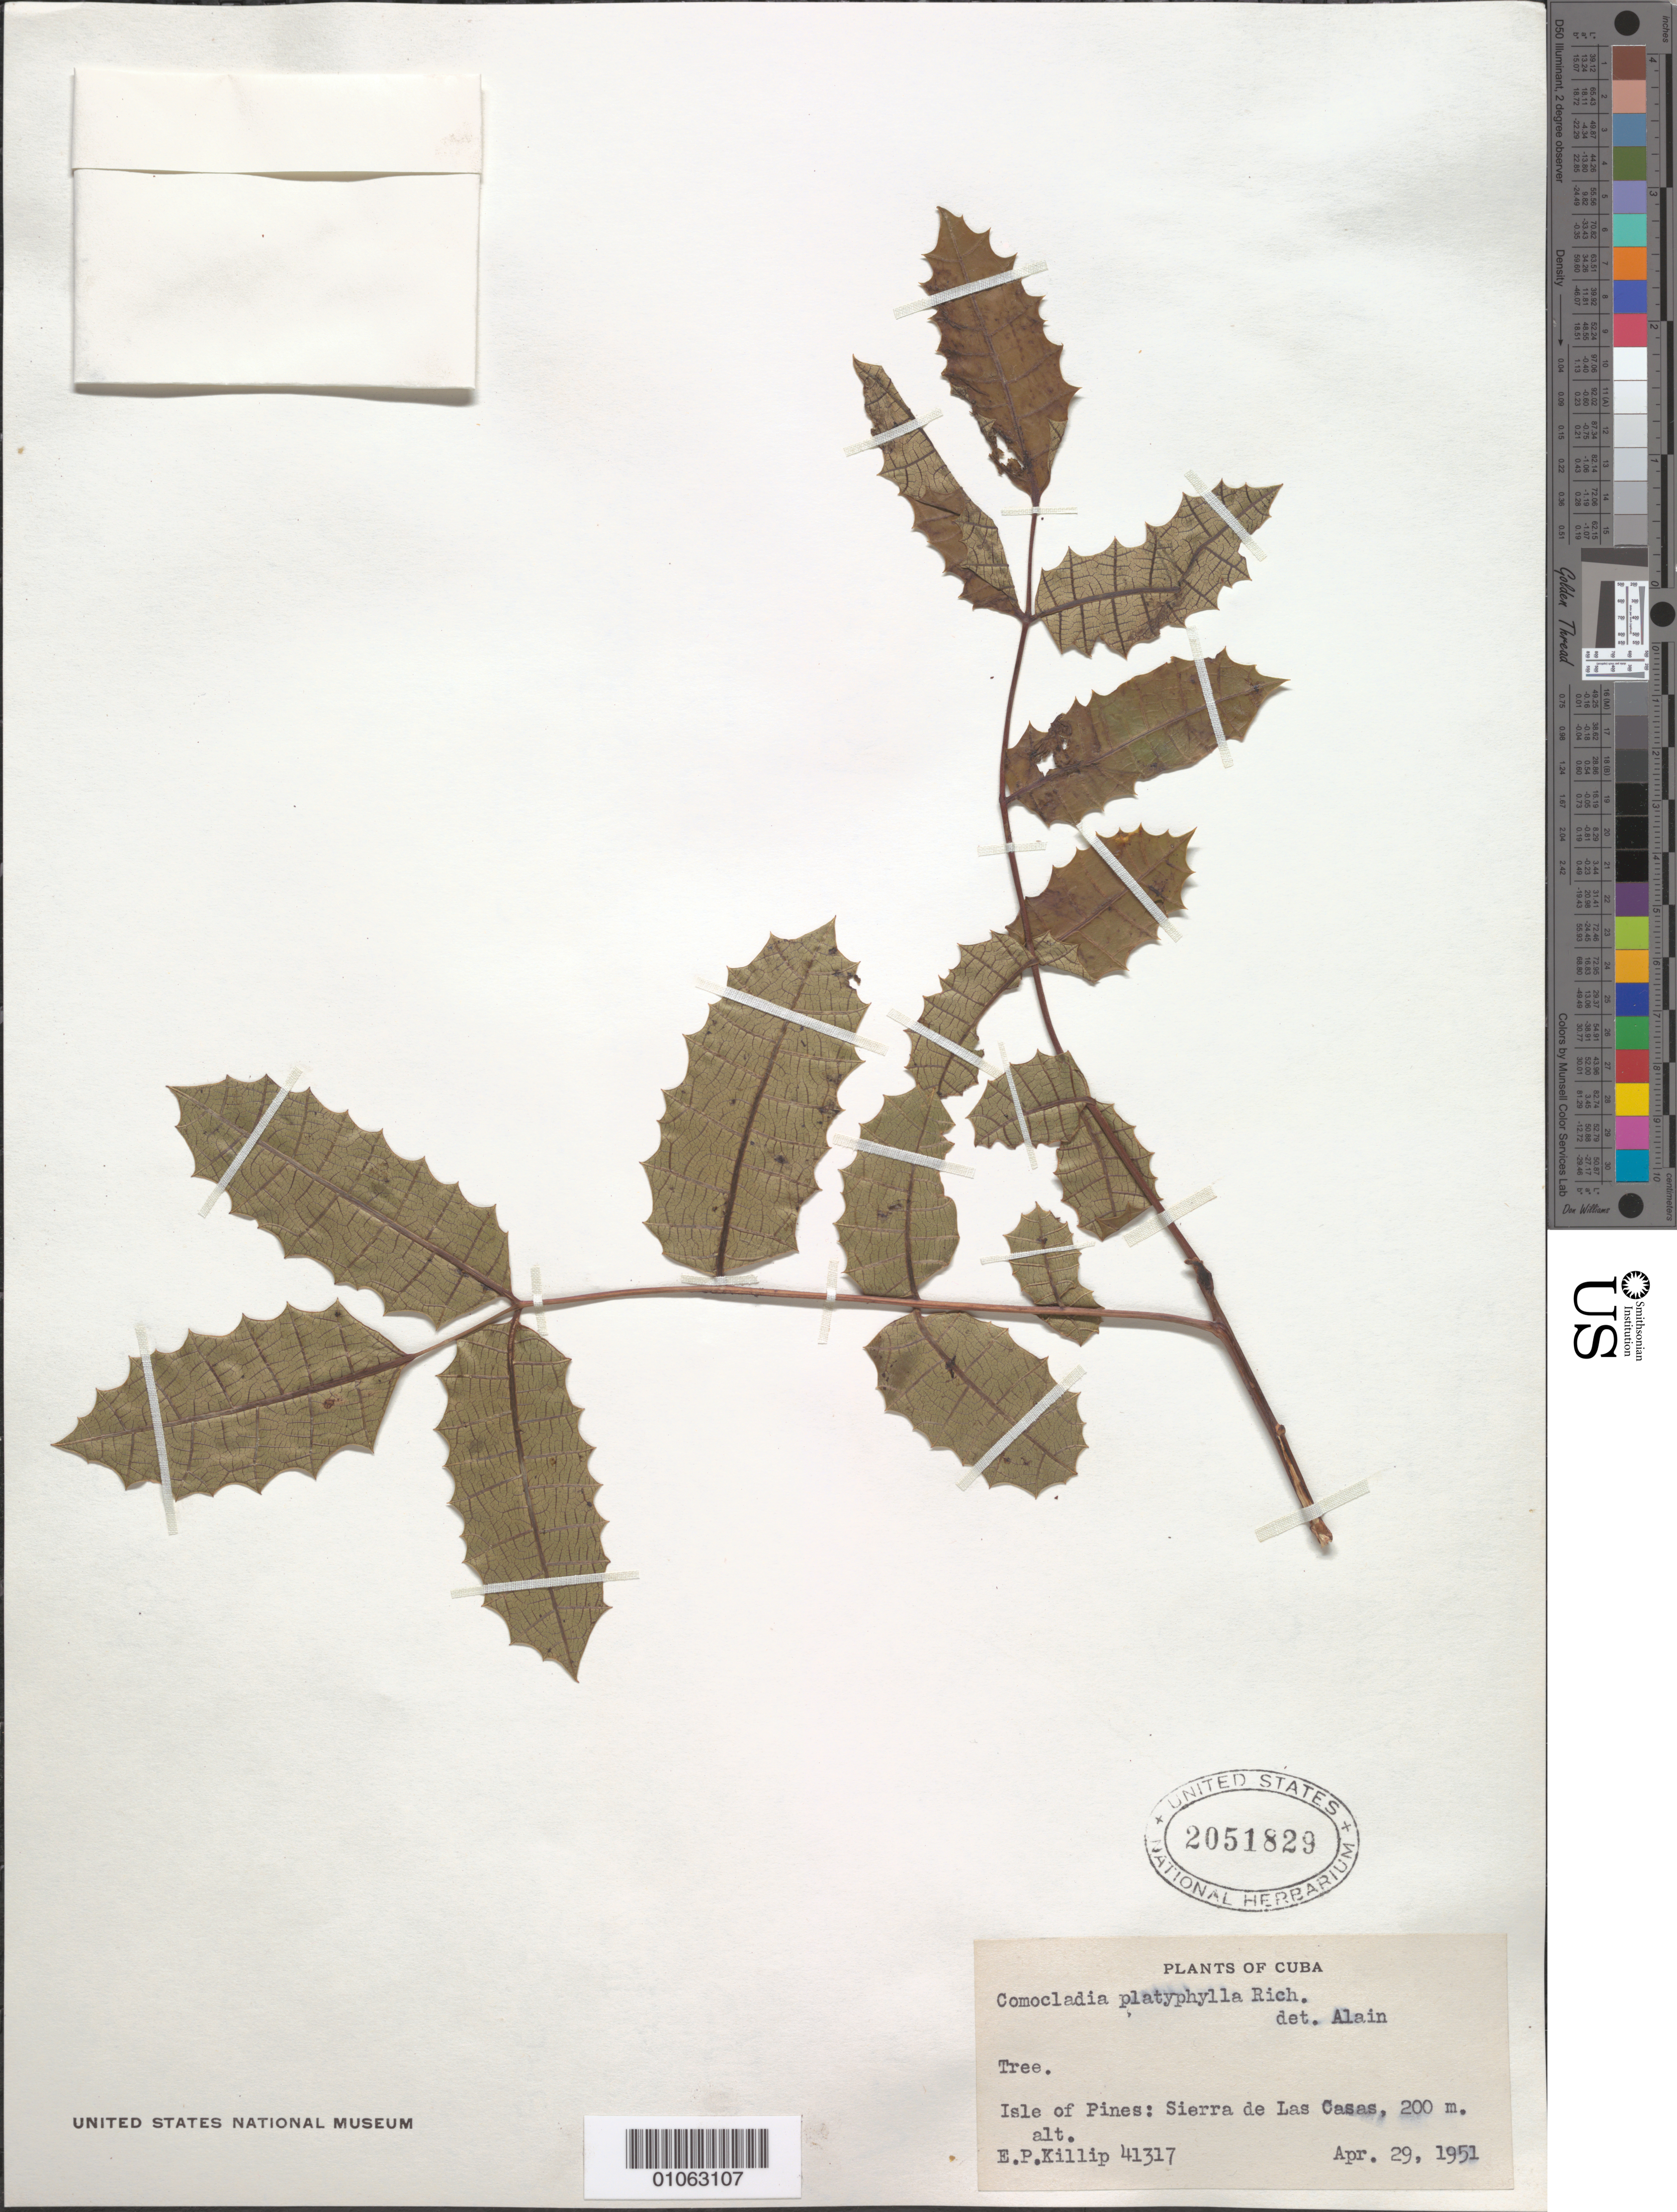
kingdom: Plantae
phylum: Tracheophyta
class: Magnoliopsida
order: Sapindales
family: Anacardiaceae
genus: Comocladia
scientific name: Comocladia platyphylla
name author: A. Rich. ex Griseb.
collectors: E. P. Killip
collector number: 41317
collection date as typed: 29 Apr 1951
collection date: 1951-04-29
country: Cuba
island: Isla de la Juventud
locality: Sierra de las casas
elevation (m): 200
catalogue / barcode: US 2051829